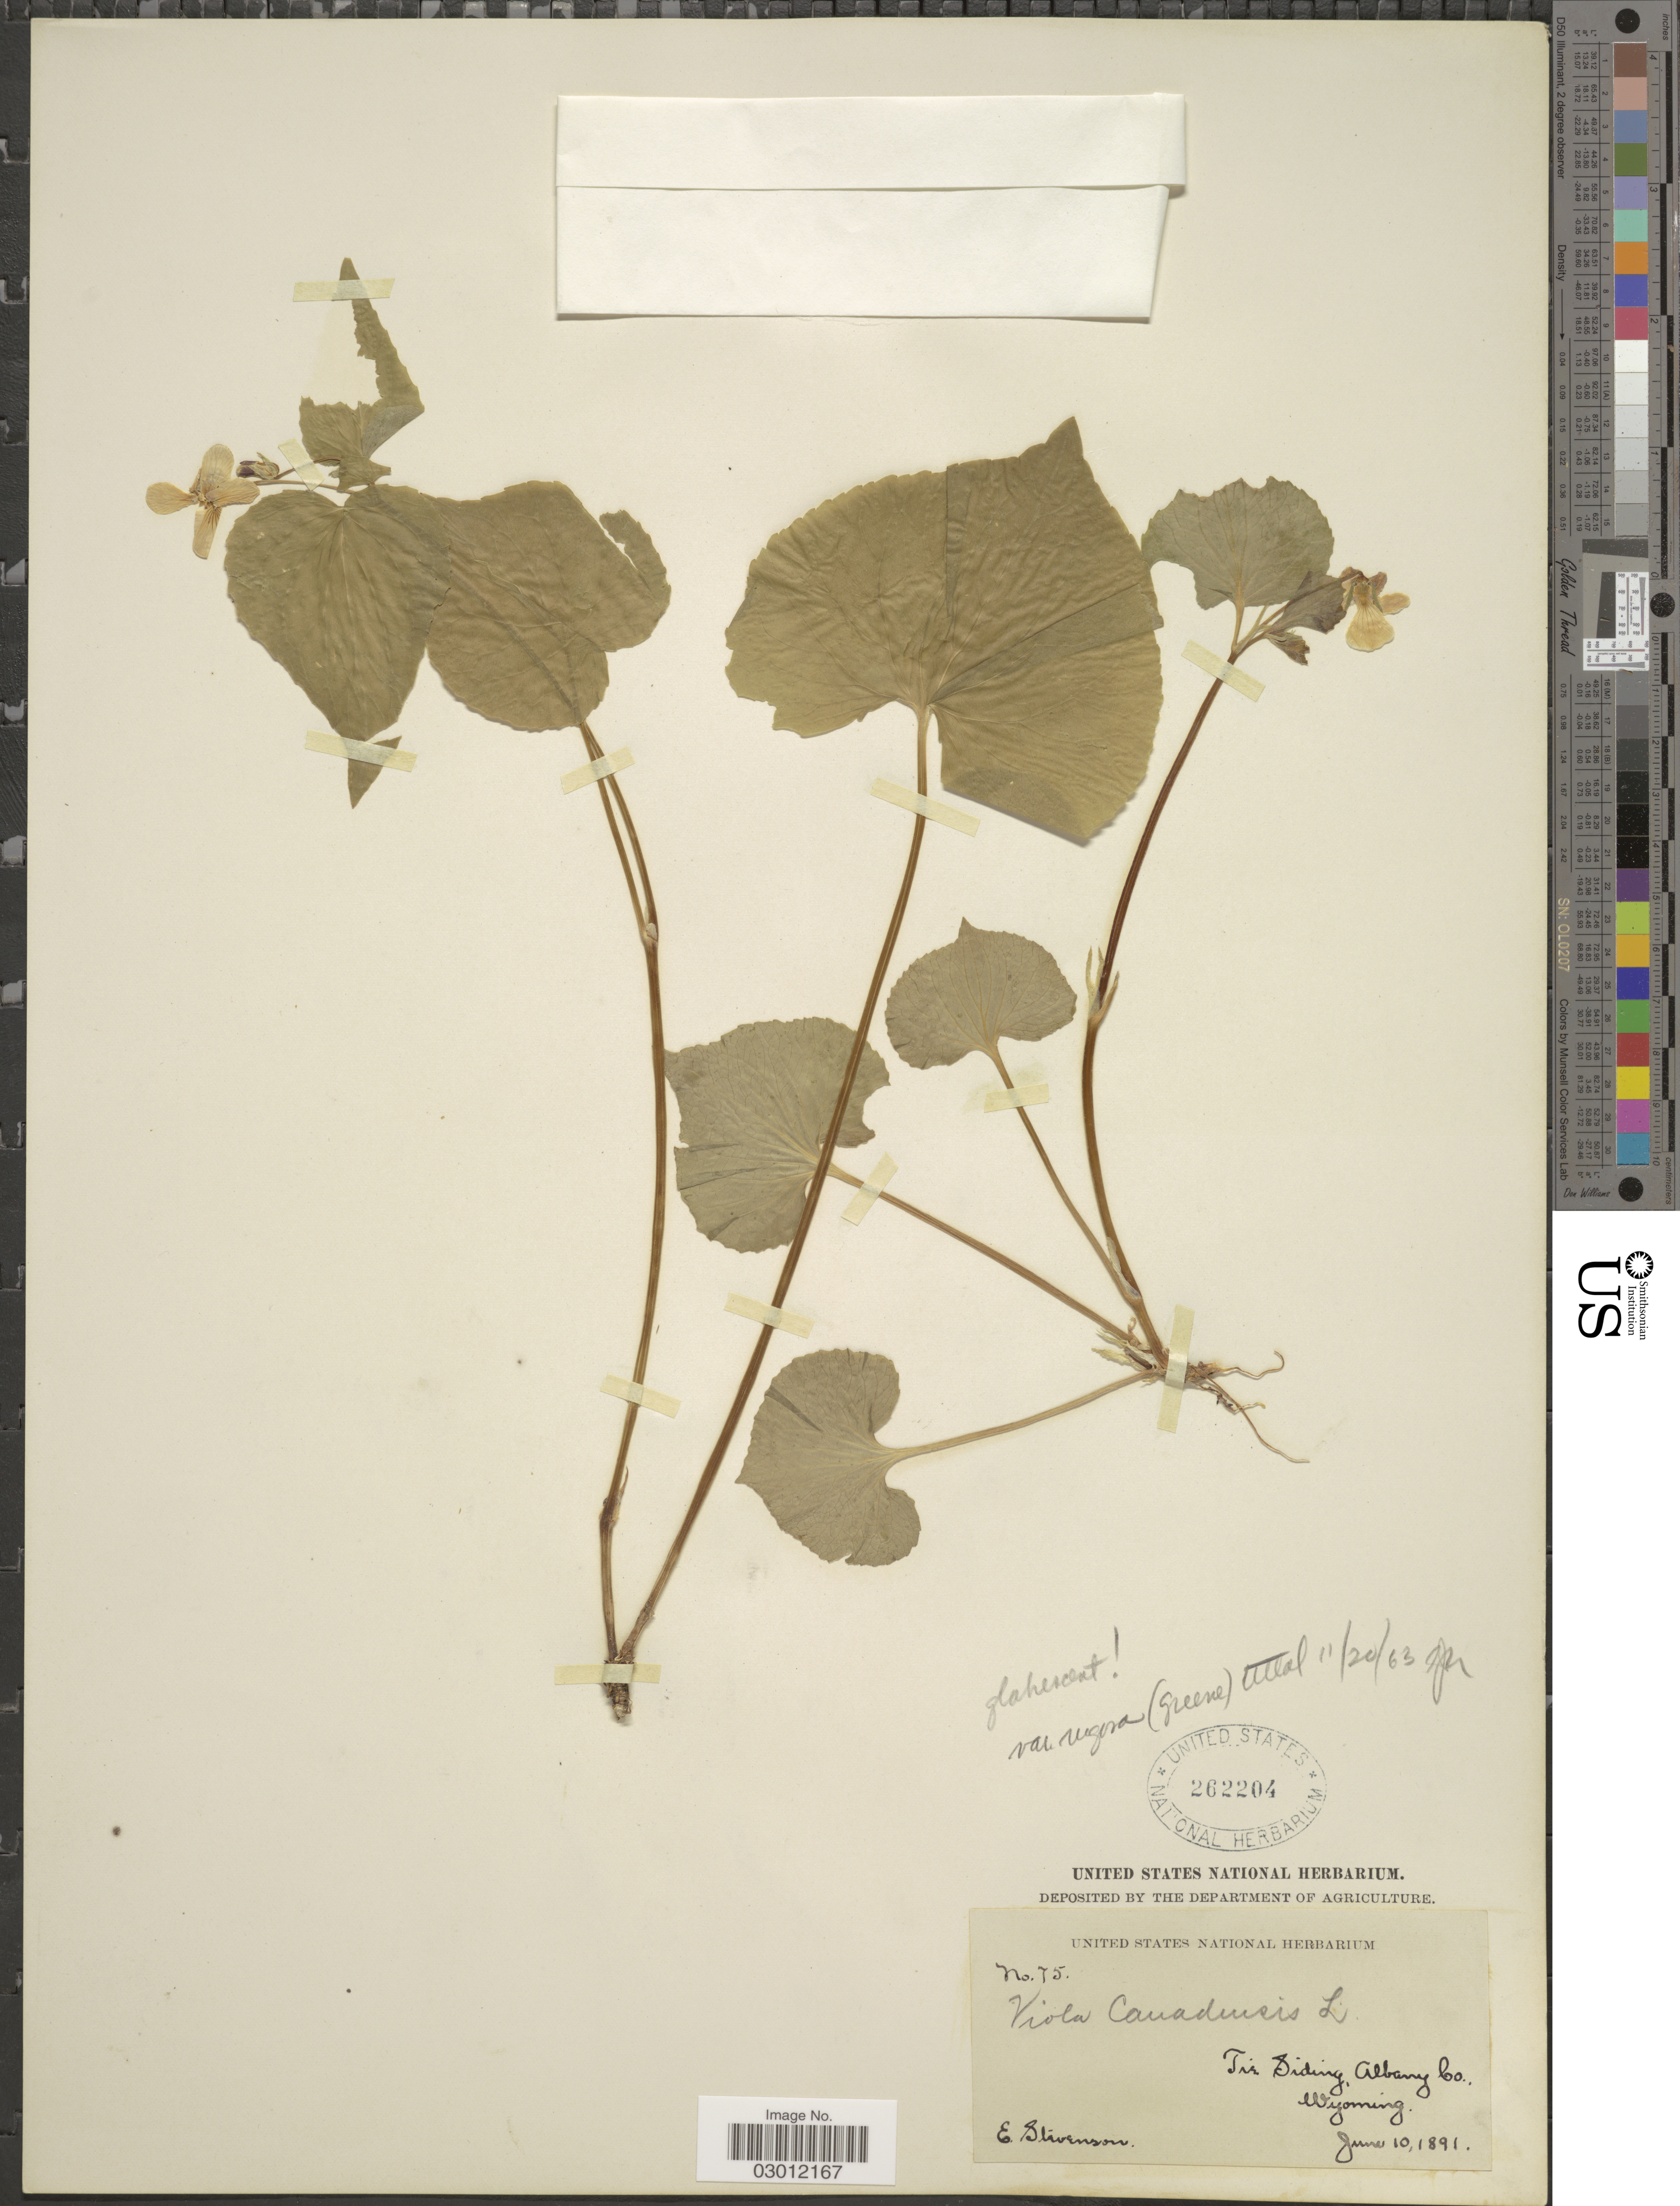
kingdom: Plantae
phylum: Tracheophyta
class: Magnoliopsida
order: Malpighiales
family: Violaceae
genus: Viola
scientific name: Viola canadensis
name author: L.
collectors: E. Stevenson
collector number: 75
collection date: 1891-06-10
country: United States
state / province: Wyoming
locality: Tie Siding, Albany Co.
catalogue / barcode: US 262204